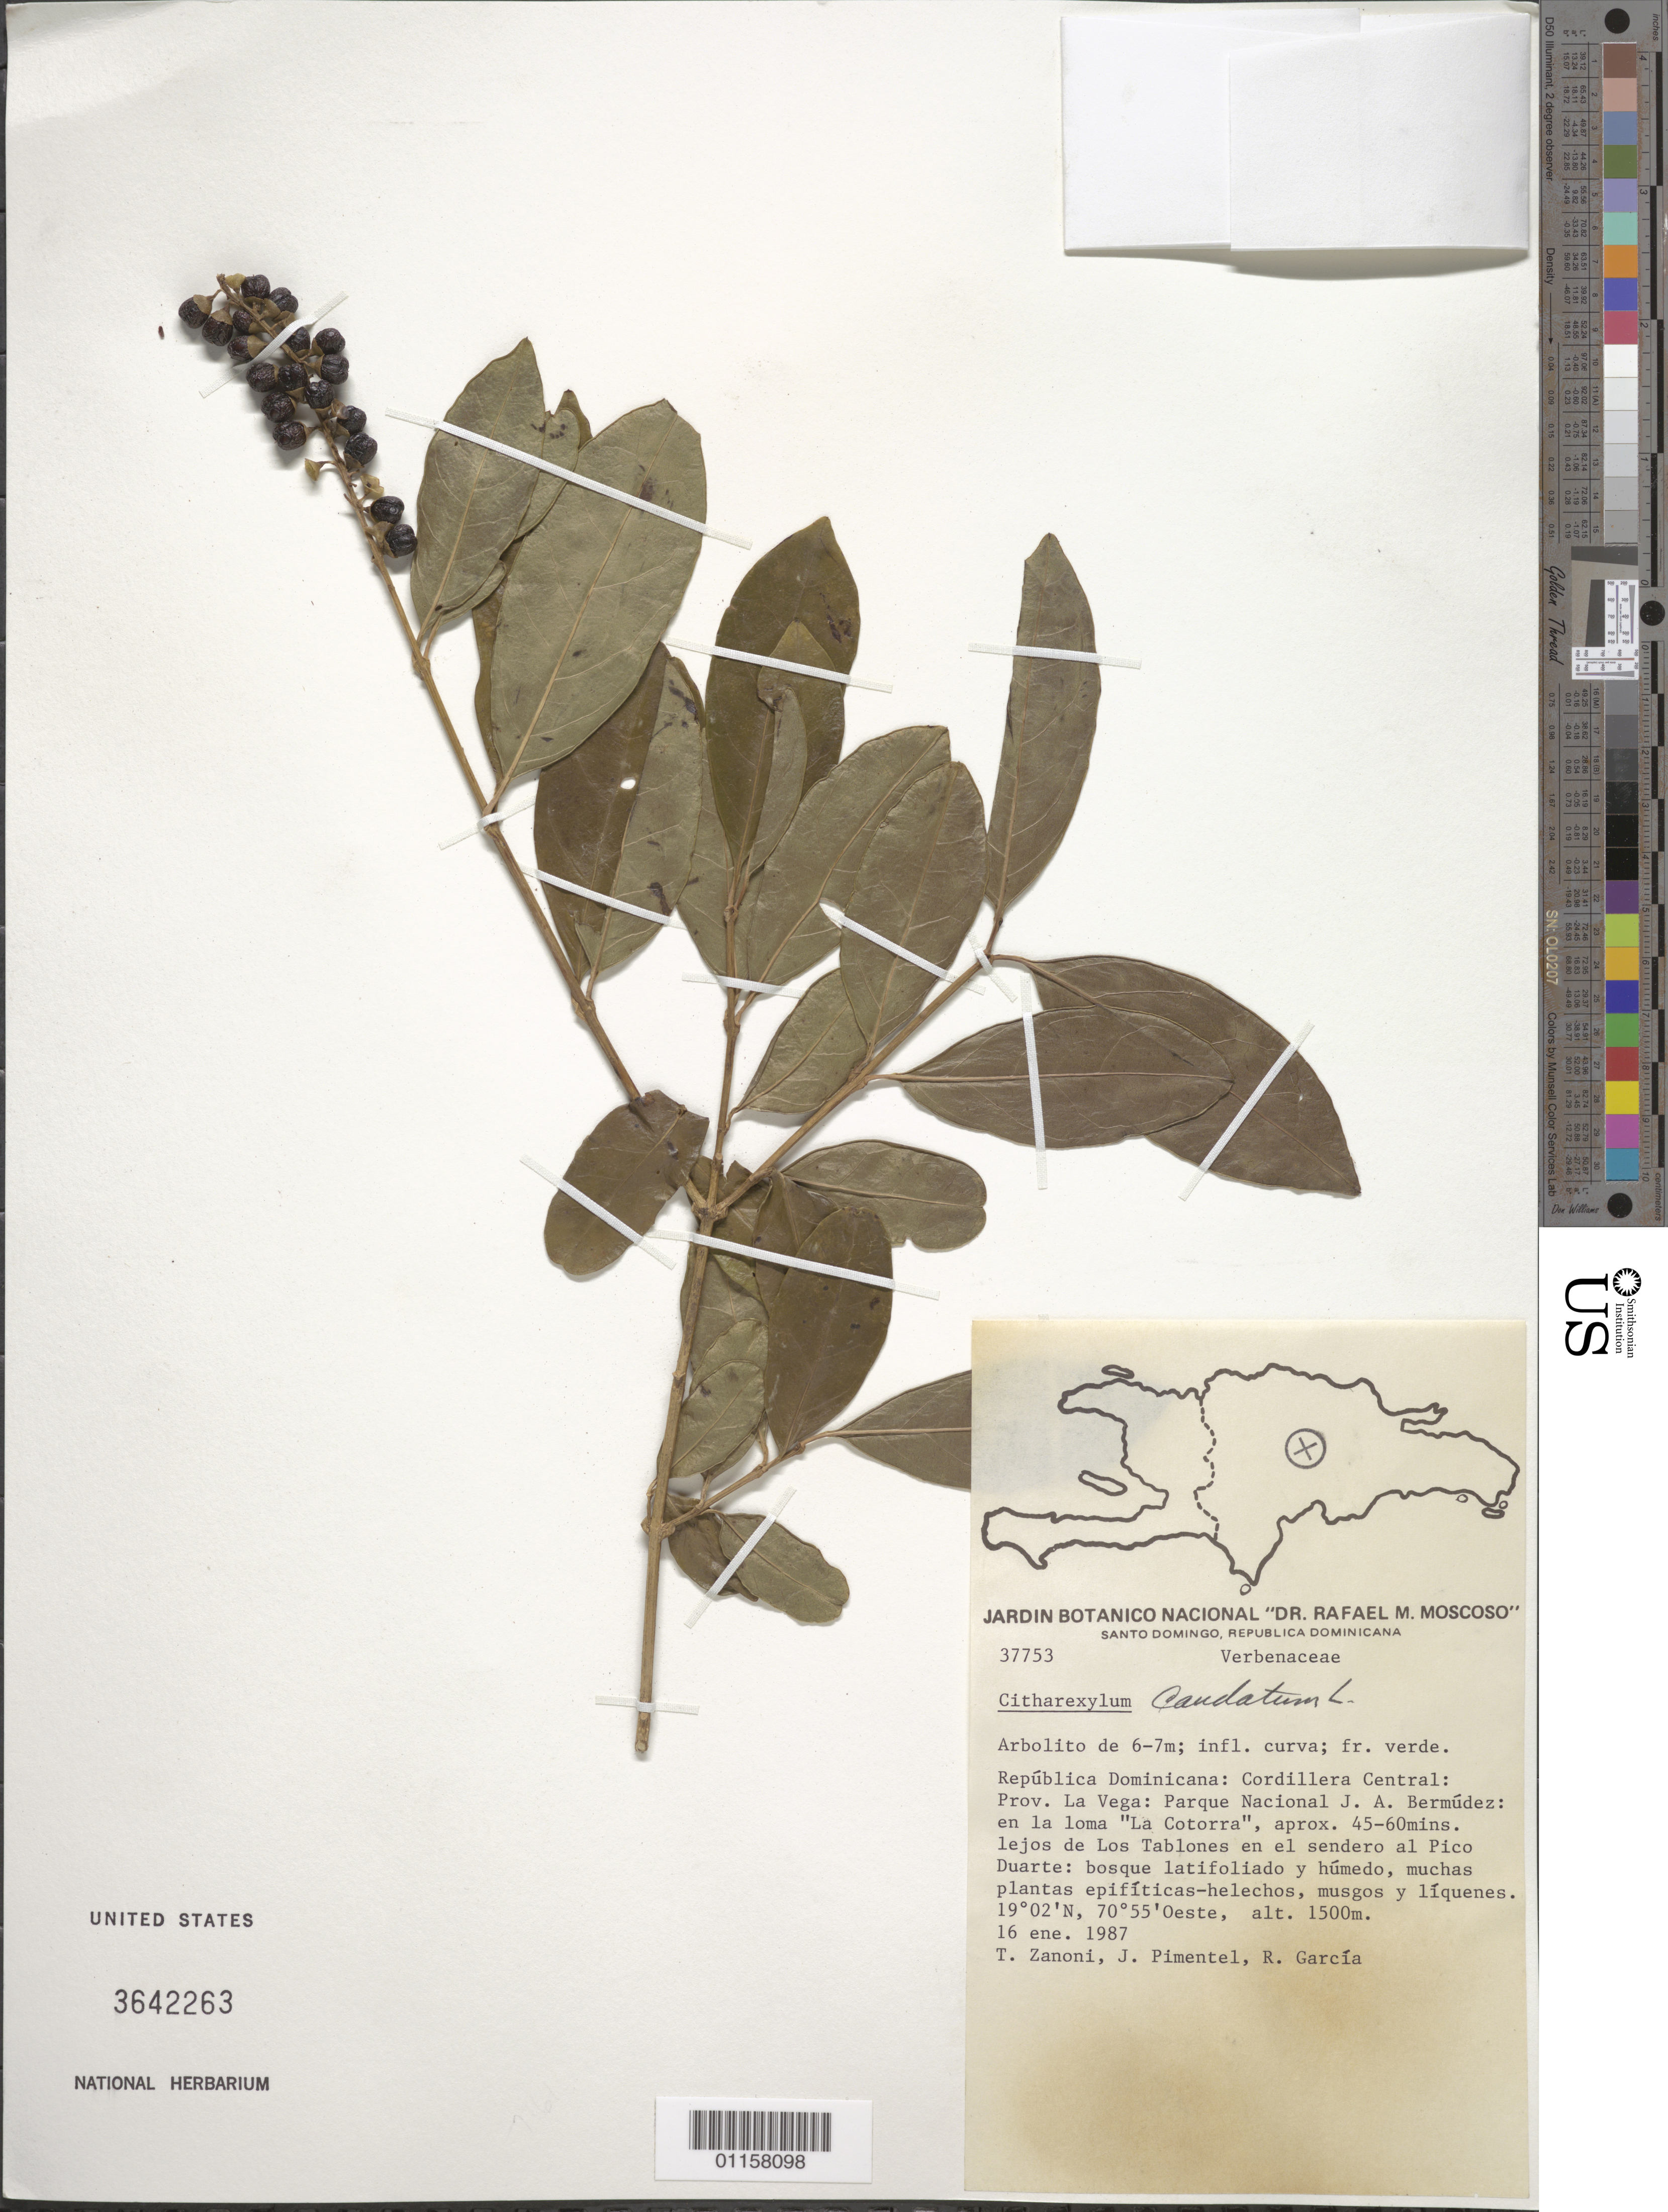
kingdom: Plantae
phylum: Tracheophyta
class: Magnoliopsida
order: Lamiales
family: Verbenaceae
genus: Citharexylum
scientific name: Citharexylum caudatum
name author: L.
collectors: T. A. Zanoni, J. Pimentel & R. García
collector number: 37753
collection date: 1987-01-16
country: Dominican Republic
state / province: La Vega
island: Hispaniola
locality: Cordillera Central; Parque Nacional J.A. Bermúdez; en la loma "La Cotorra", aprox. 45-60 mins. lejos de Los Tablones en el sendero al Pico Duarte.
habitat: Bosque latifoliado y húmedo, muchas plantas epifíticas-helechos, musgos y líquenes.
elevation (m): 1500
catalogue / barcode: US 3642263